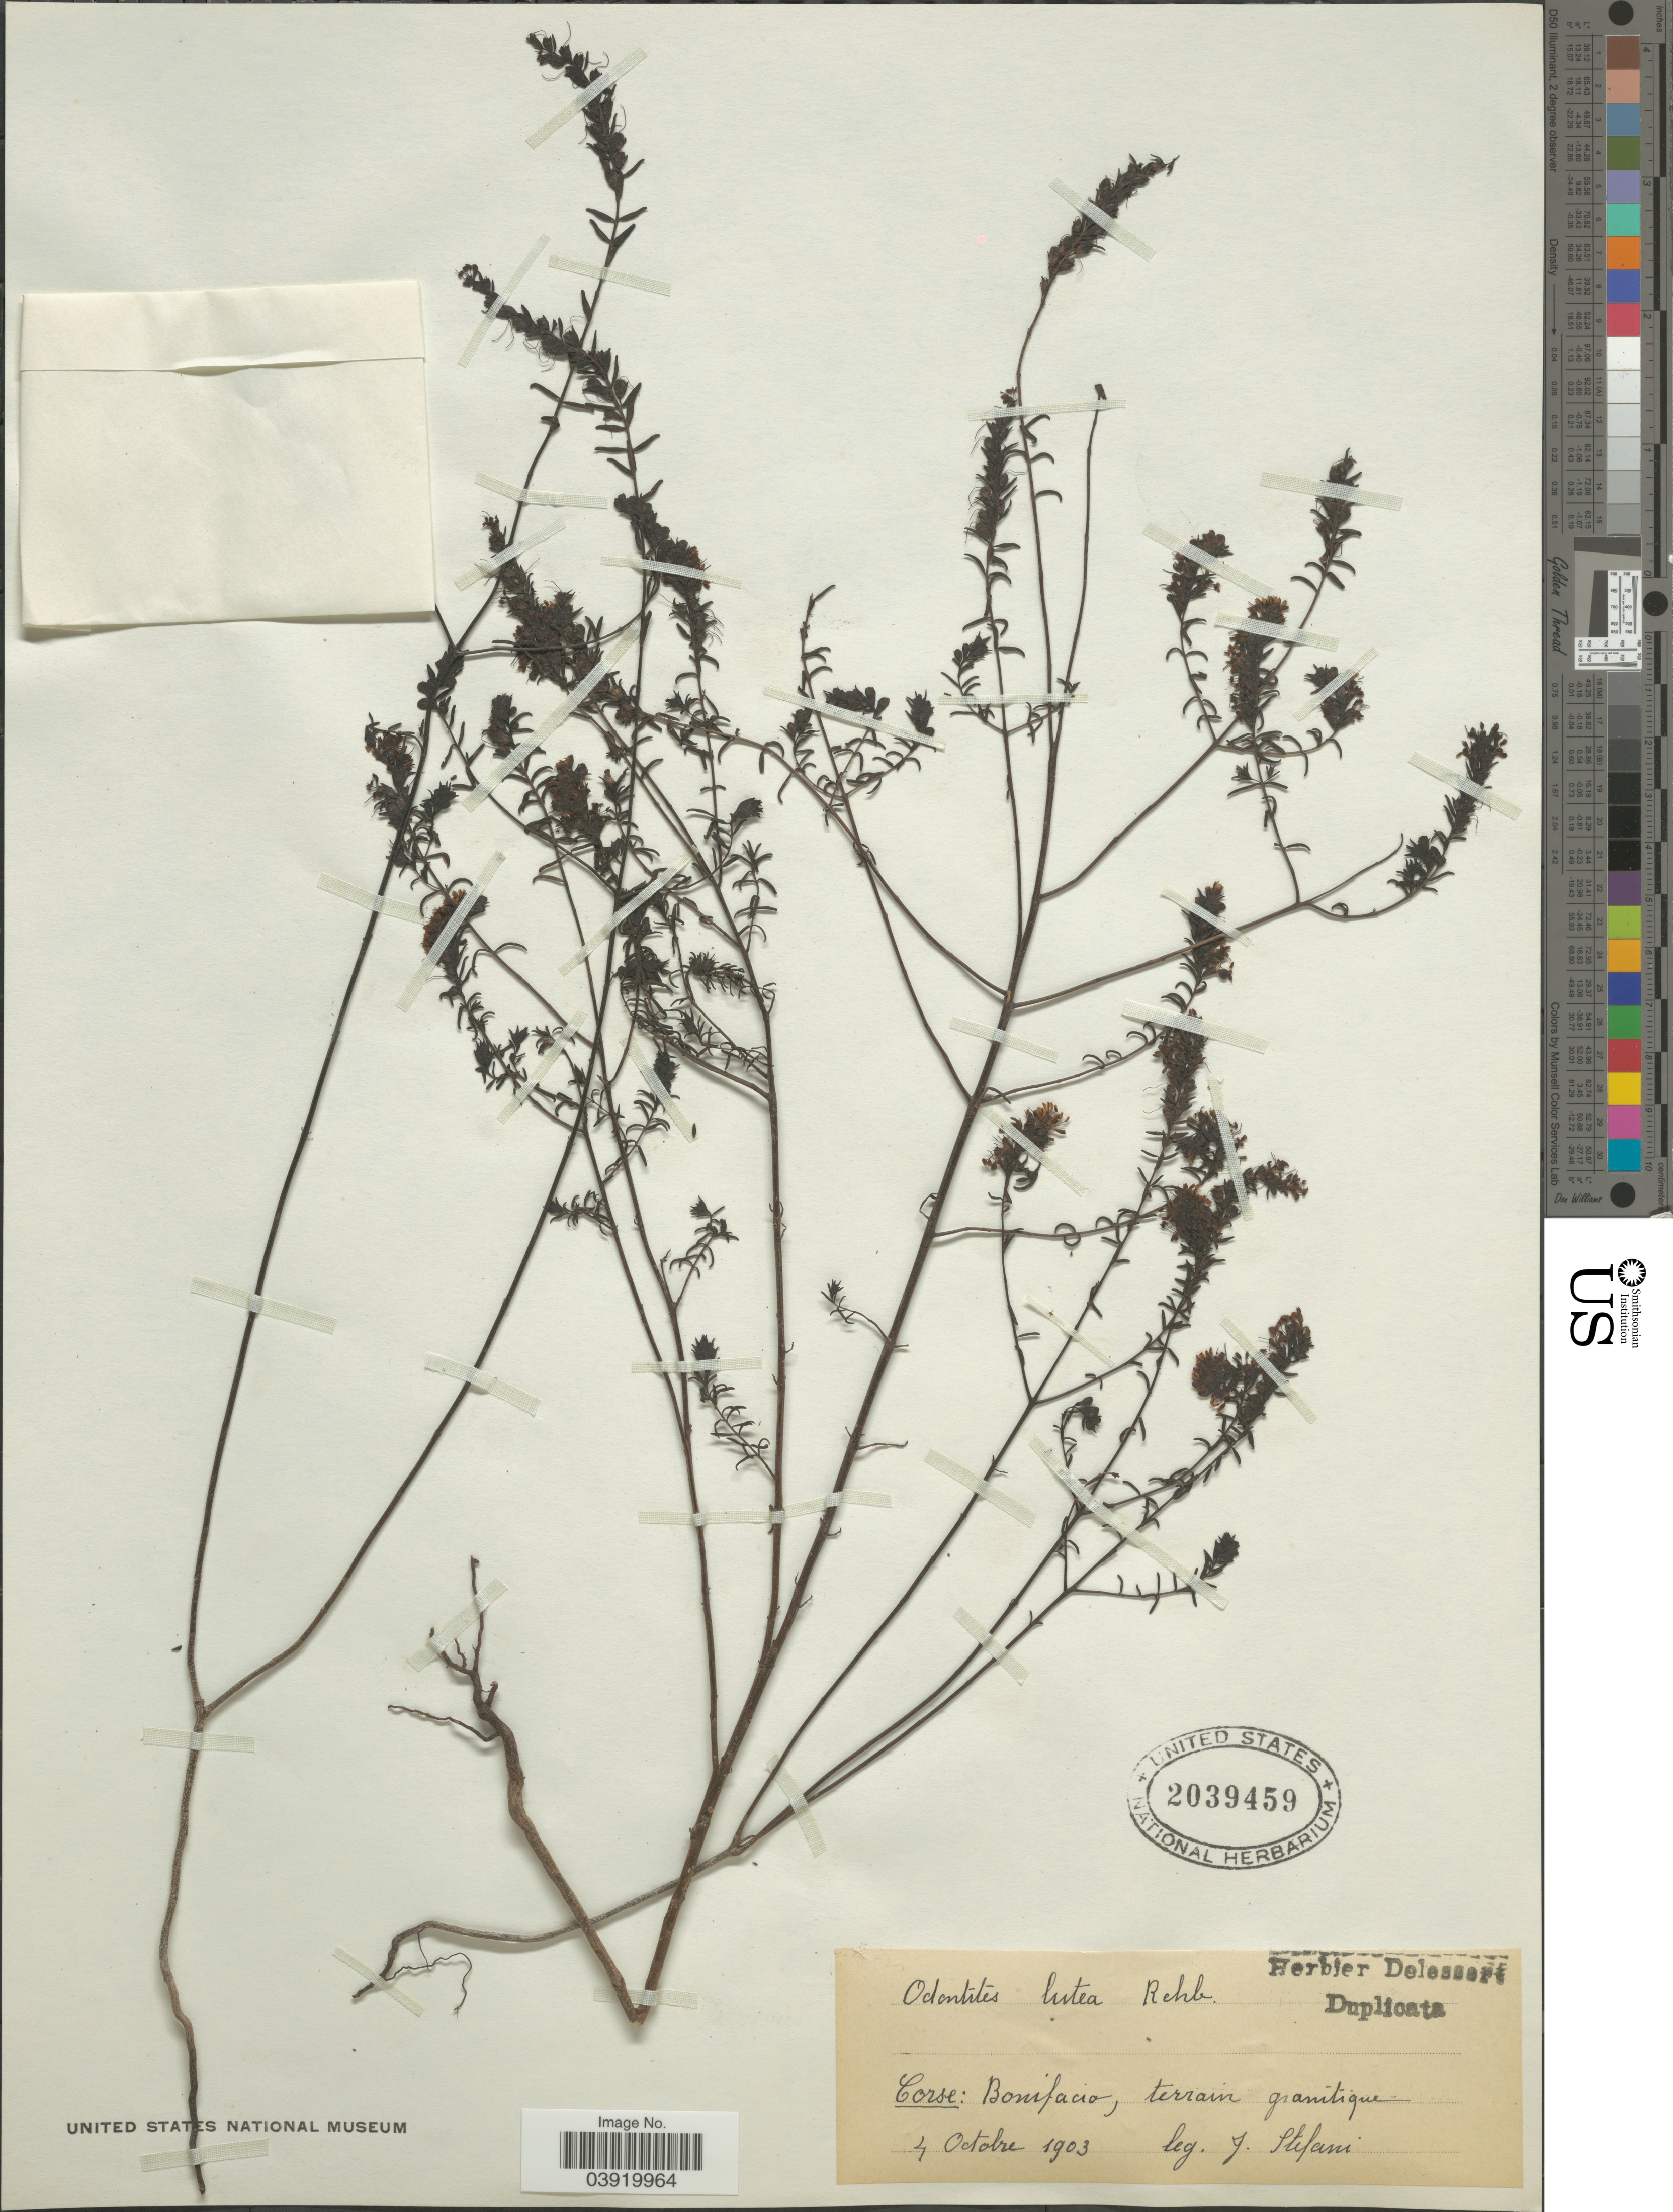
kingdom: Plantae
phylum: Tracheophyta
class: Magnoliopsida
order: Lamiales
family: Orobanchaceae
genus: Odontites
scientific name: Odontites luteus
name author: (L.) Clairv.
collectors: J. Stefani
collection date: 1903-10-04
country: France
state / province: Corsica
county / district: Corse-du-Sud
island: Corse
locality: Corse: Bonifacio.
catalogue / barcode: US 2039459